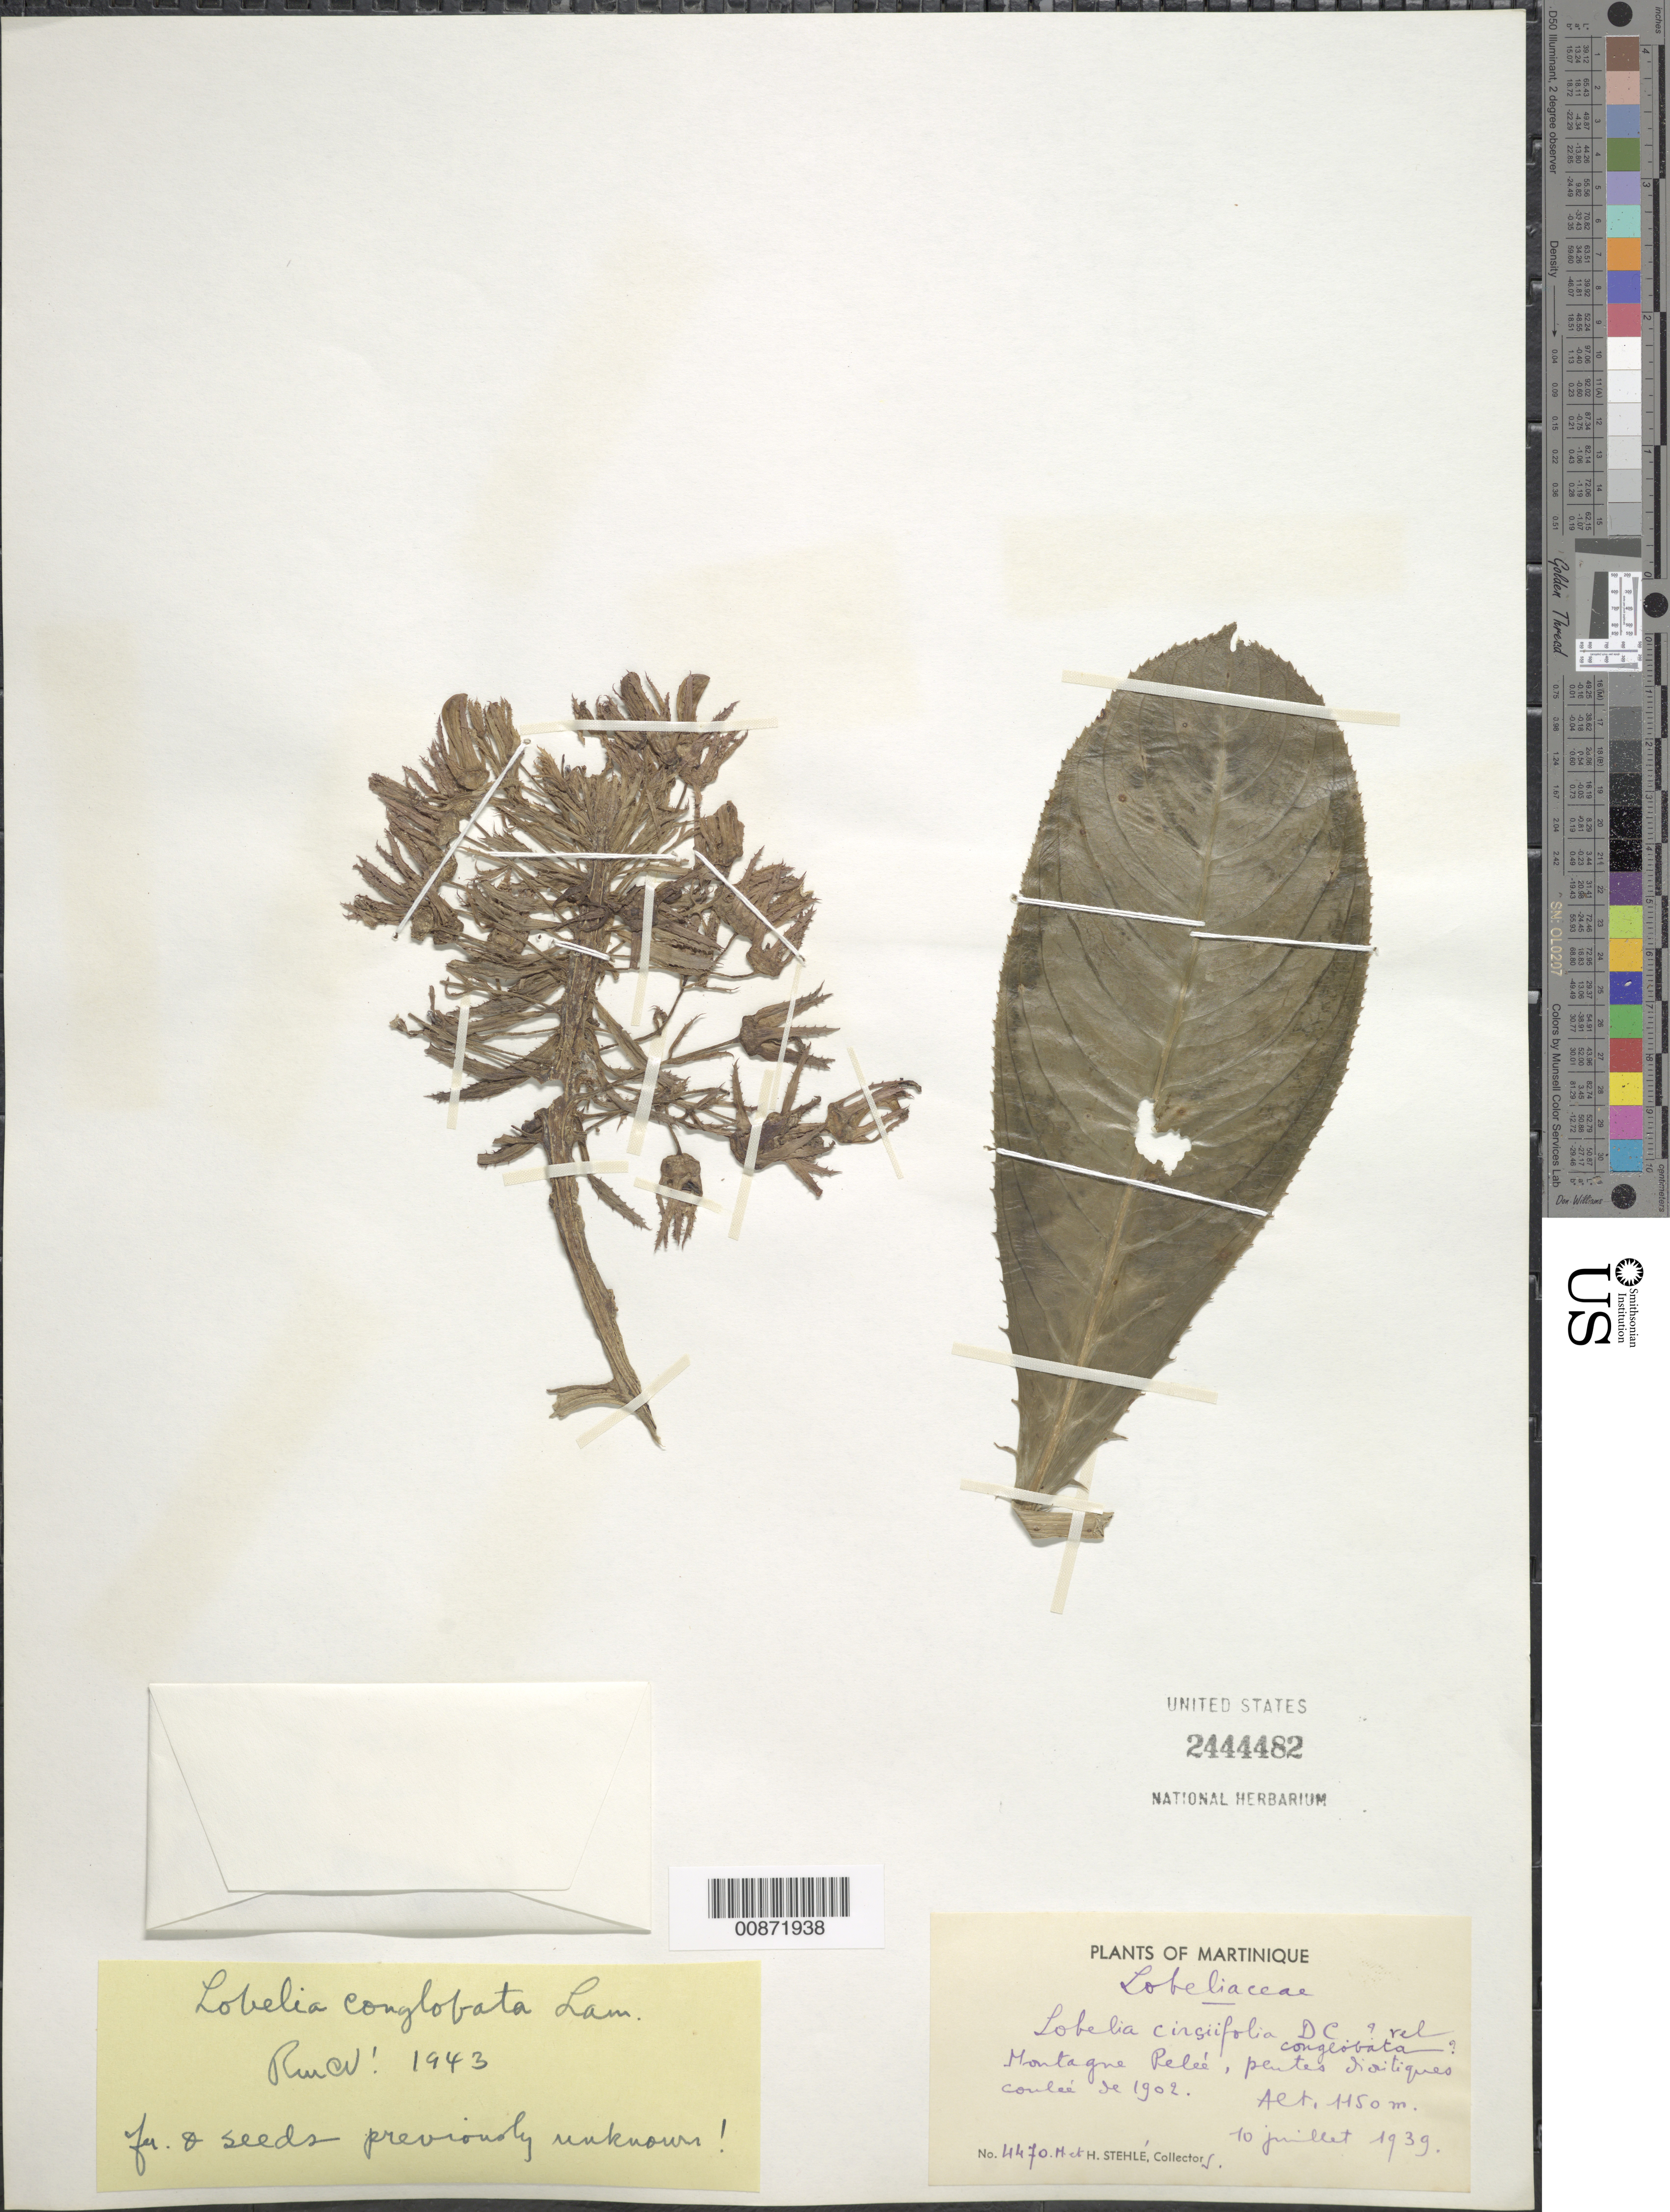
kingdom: Plantae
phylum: Tracheophyta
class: Magnoliopsida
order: Asterales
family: Campanulaceae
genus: Lobelia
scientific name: Lobelia conglobata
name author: Lam.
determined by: Ruicn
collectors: H. Stehlé & M. Stehlé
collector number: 4470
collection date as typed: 10 Jul 1939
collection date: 1939-07-10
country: Martinique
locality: Montagne Peleé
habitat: Montane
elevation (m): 1150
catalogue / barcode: US 2444482